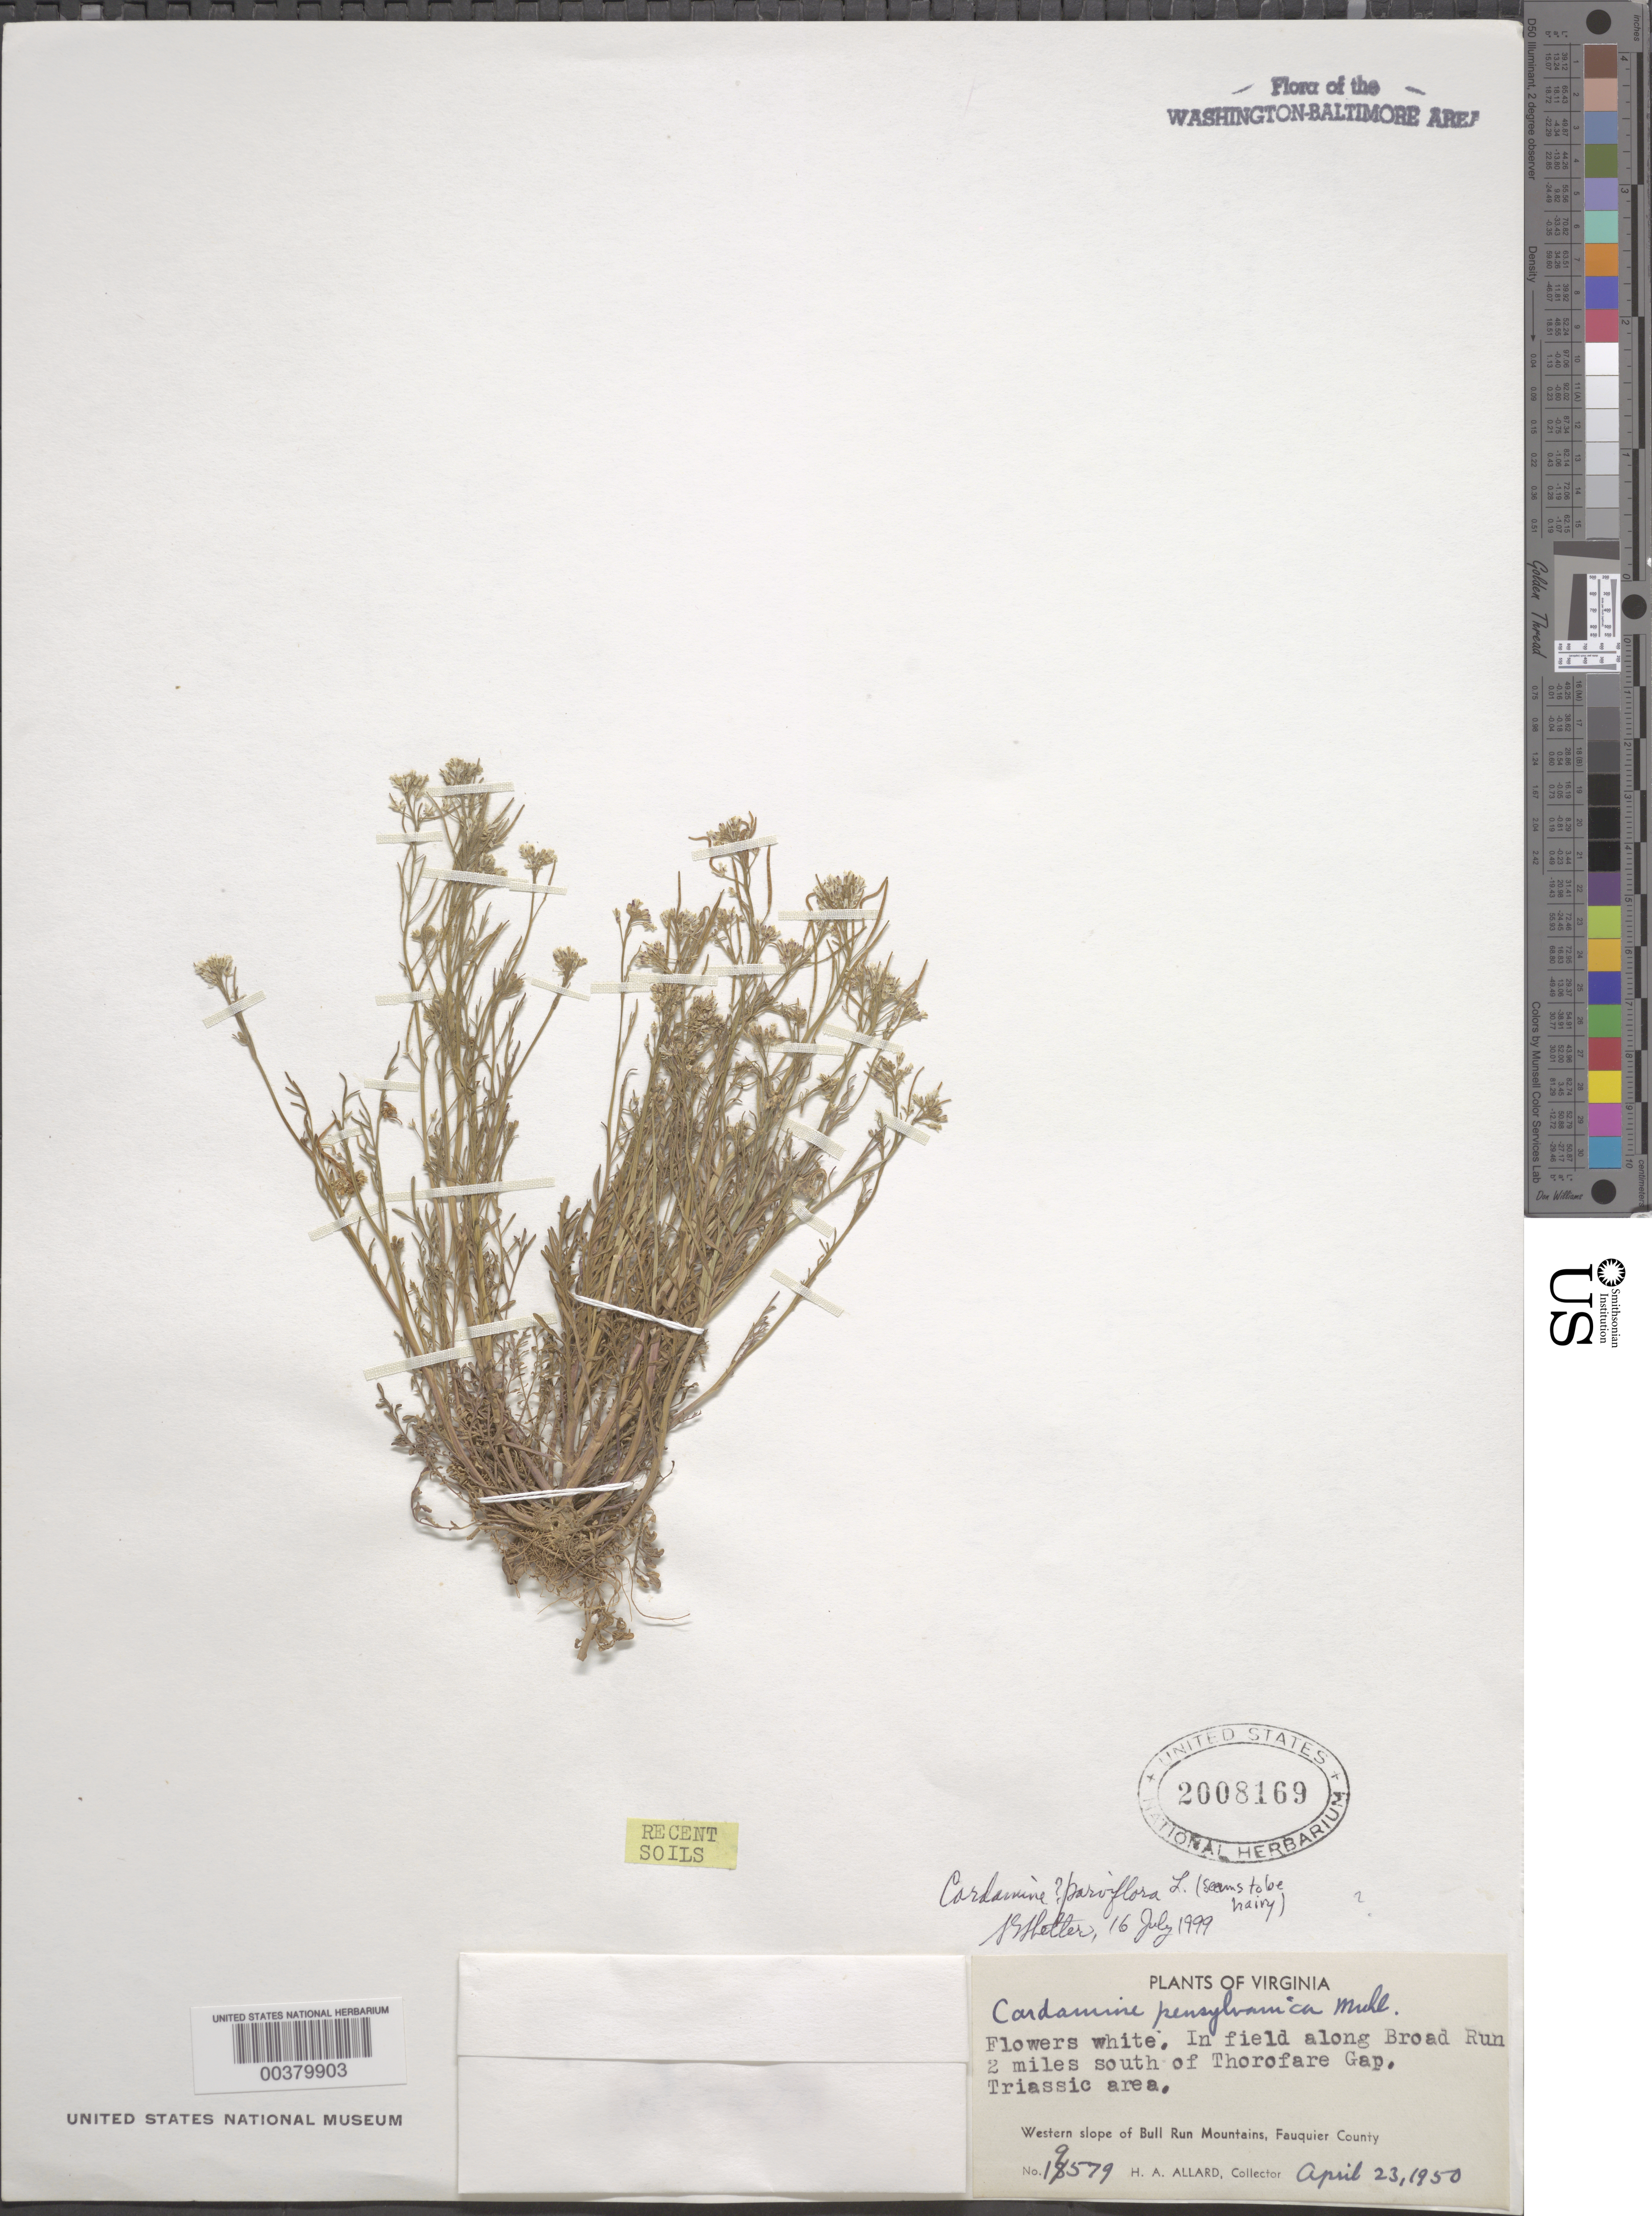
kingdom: Plantae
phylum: Tracheophyta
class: Magnoliopsida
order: Brassicales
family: Brassicaceae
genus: Cardamine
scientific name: Cardamine parviflora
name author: L.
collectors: H. A. Allard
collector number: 19579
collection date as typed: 23 Apr 1950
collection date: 1950-04-23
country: United States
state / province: Virginia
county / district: Fauquier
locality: Broad Run, south of Thorofare Gap Bull Run Mts.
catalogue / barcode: US 2008169